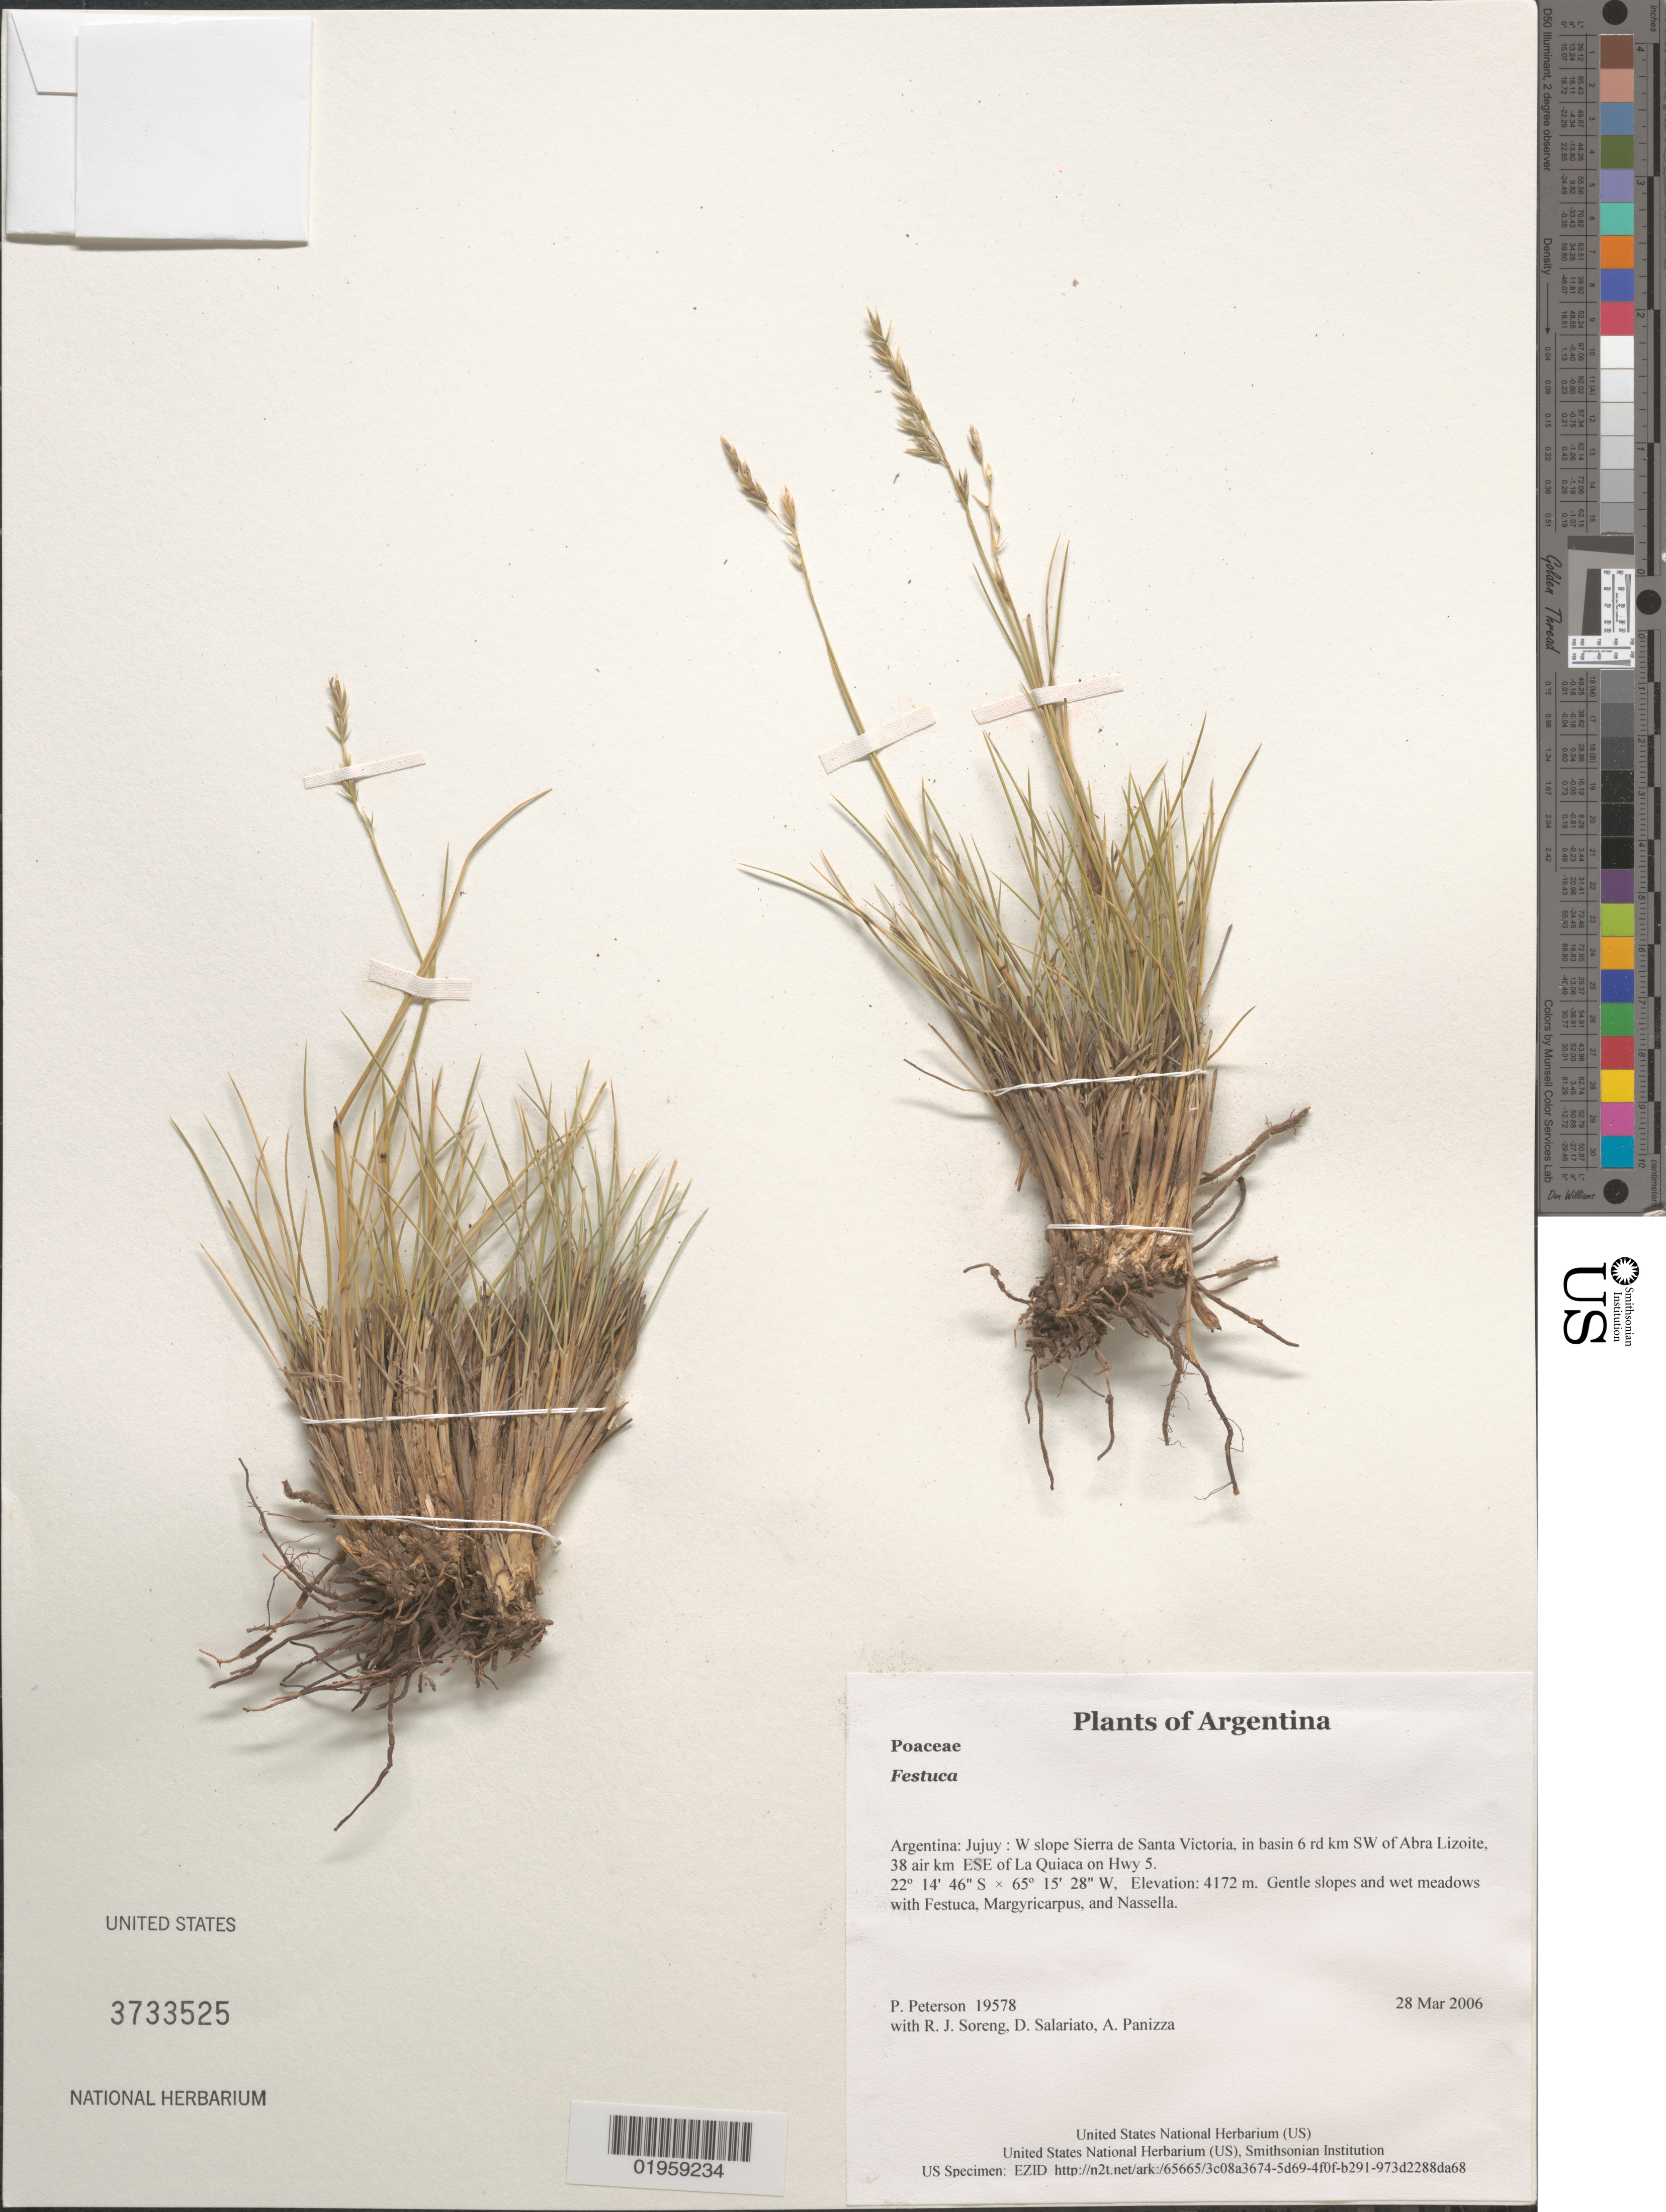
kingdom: Plantae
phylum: Tracheophyta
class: Liliopsida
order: Poales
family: Poaceae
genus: Festuca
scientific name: Festuca sp.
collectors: P. M. Peterson, R. J. Soreng, D. Salariato & A. Panizza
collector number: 19578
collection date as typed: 28 Mar 2006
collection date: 2006-03-28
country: Argentina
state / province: Jujuy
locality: W slope Sierra de Santa Victoria, in basin 6 rd km SW of Abra Lizoite, 38 air km ESE of La Quiaca on Hwy 5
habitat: Gentle slopes and wet meadows with Festuca, Margyricarpus, and Nassella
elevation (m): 4172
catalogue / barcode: US 3733525